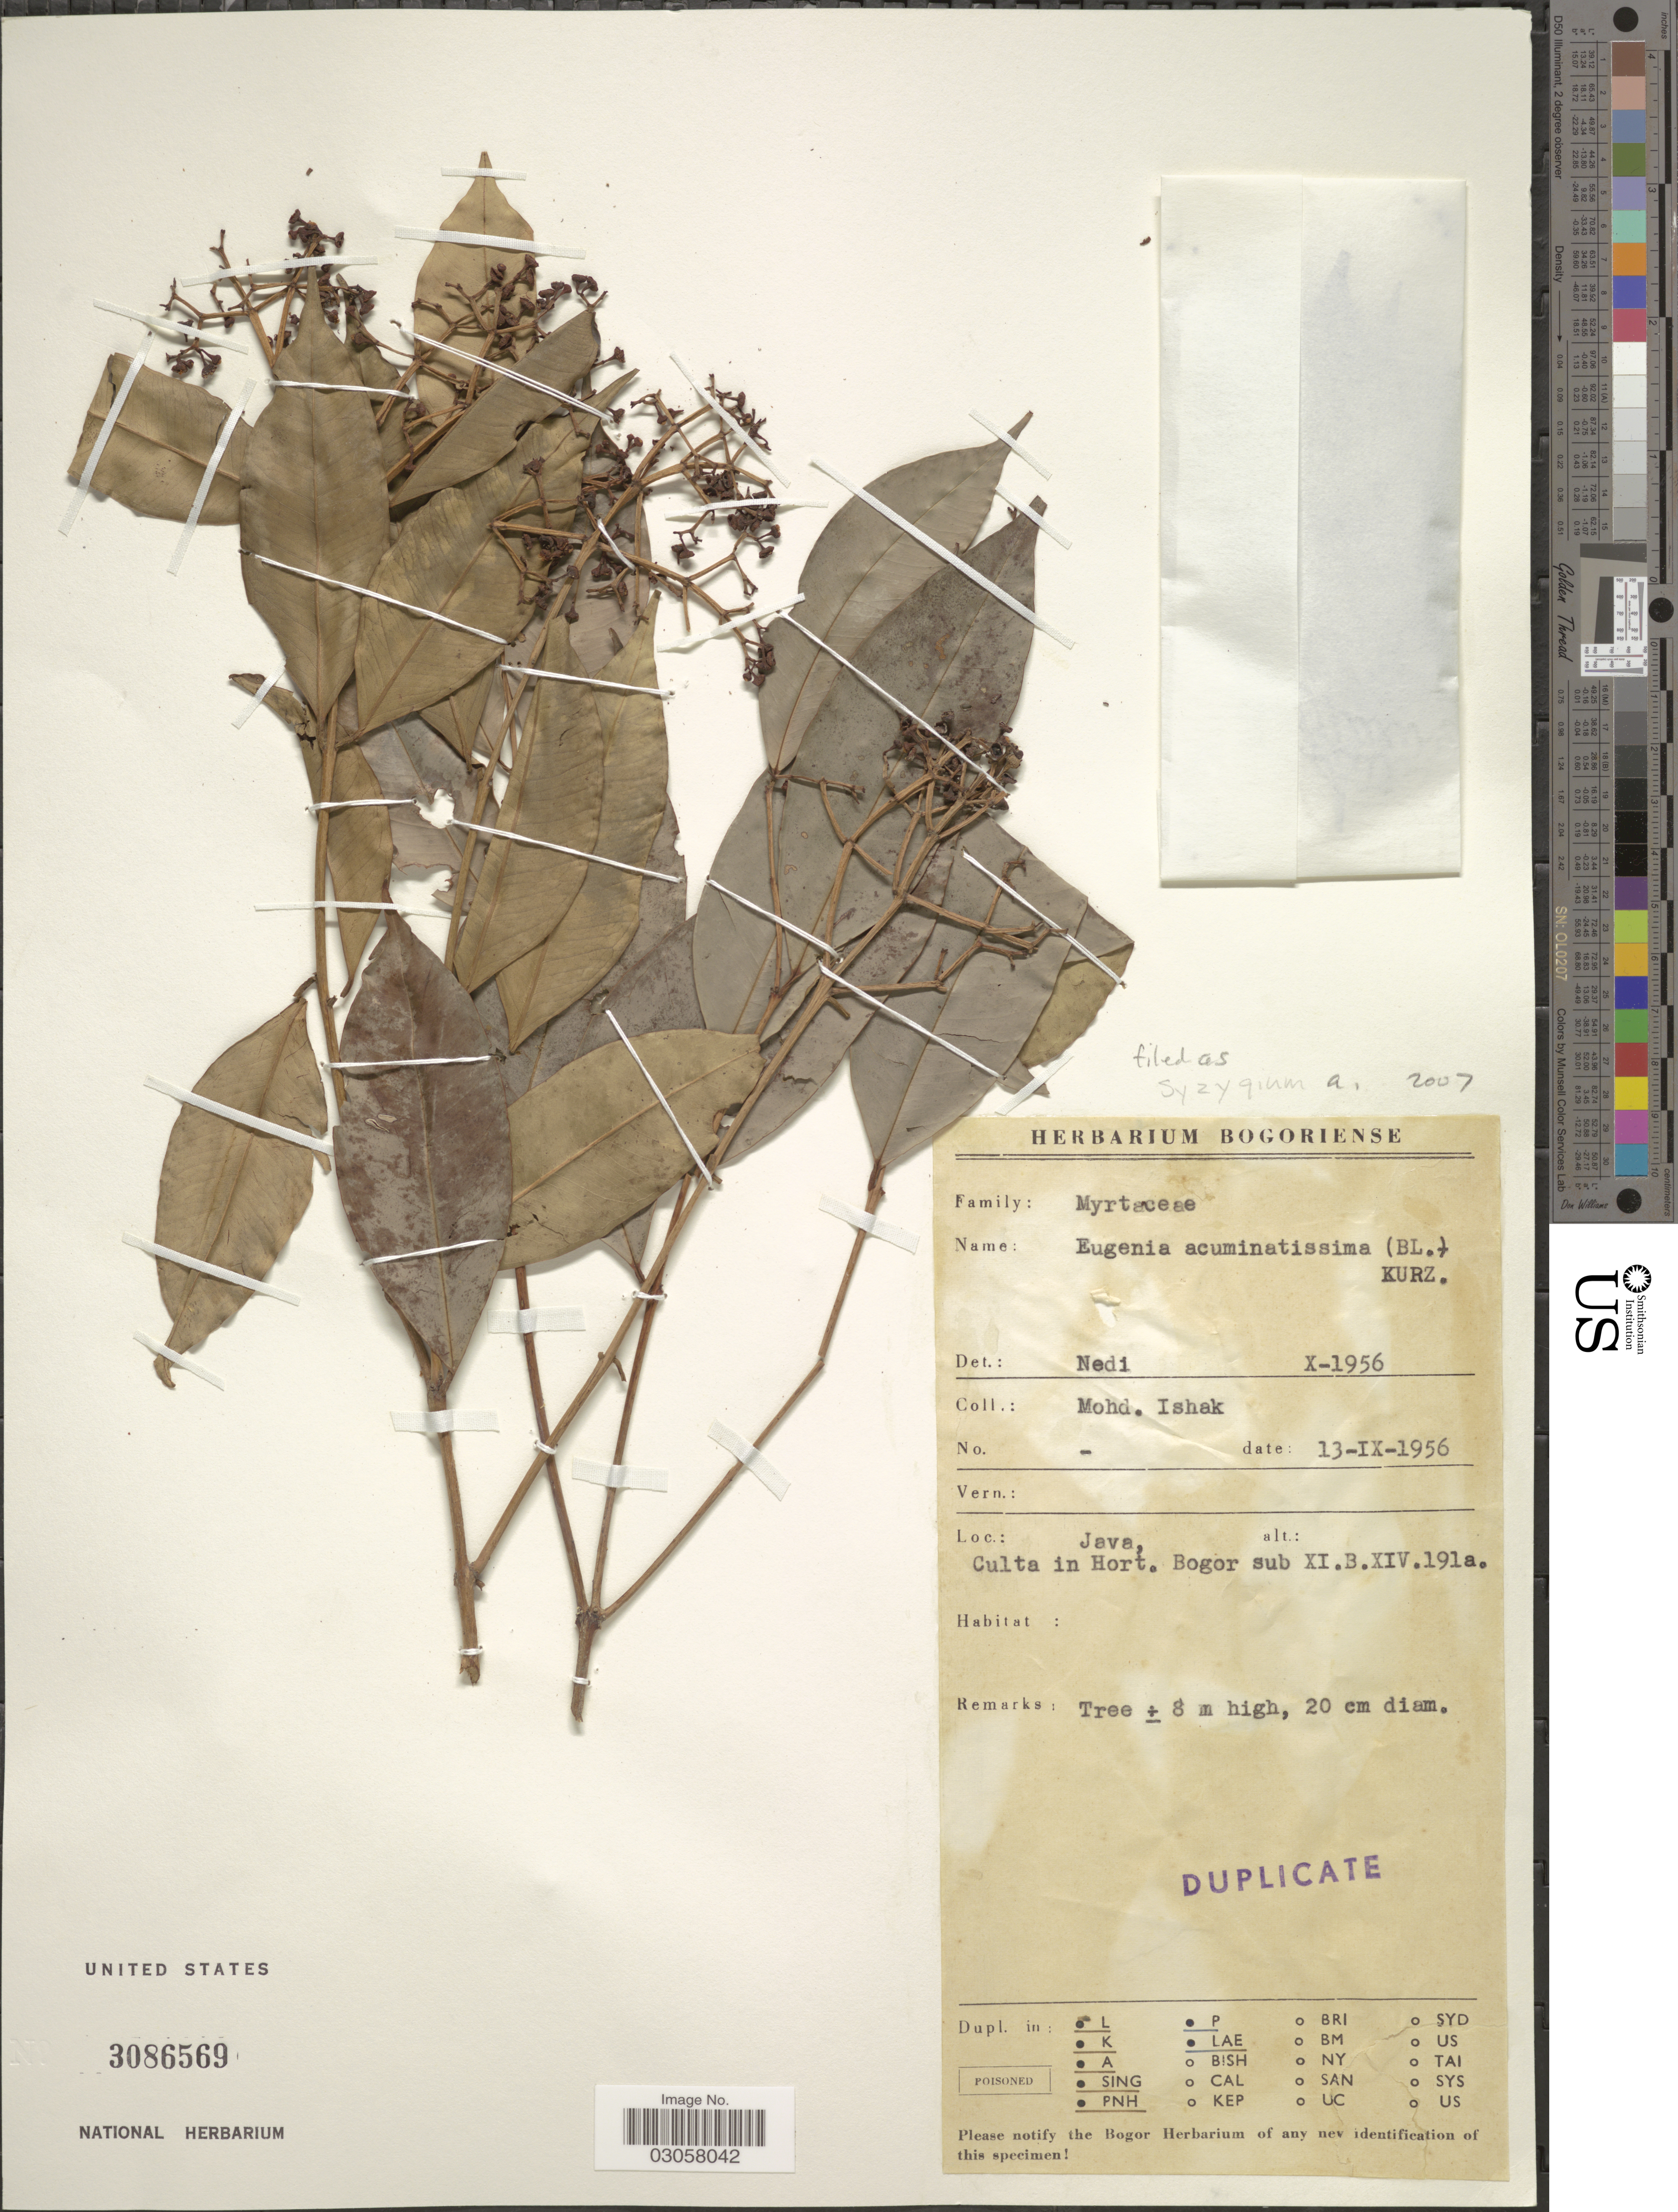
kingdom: Plantae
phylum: Tracheophyta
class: Magnoliopsida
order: Myrtales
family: Myrtaceae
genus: Syzygium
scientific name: Syzygium acuminatissimum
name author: (Blume) DC.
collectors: M. Ishak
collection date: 1956-09-13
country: Indonesia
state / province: Java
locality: Culta in Hort. Bogor sub XI.B.XIV.191a.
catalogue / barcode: US 3086569